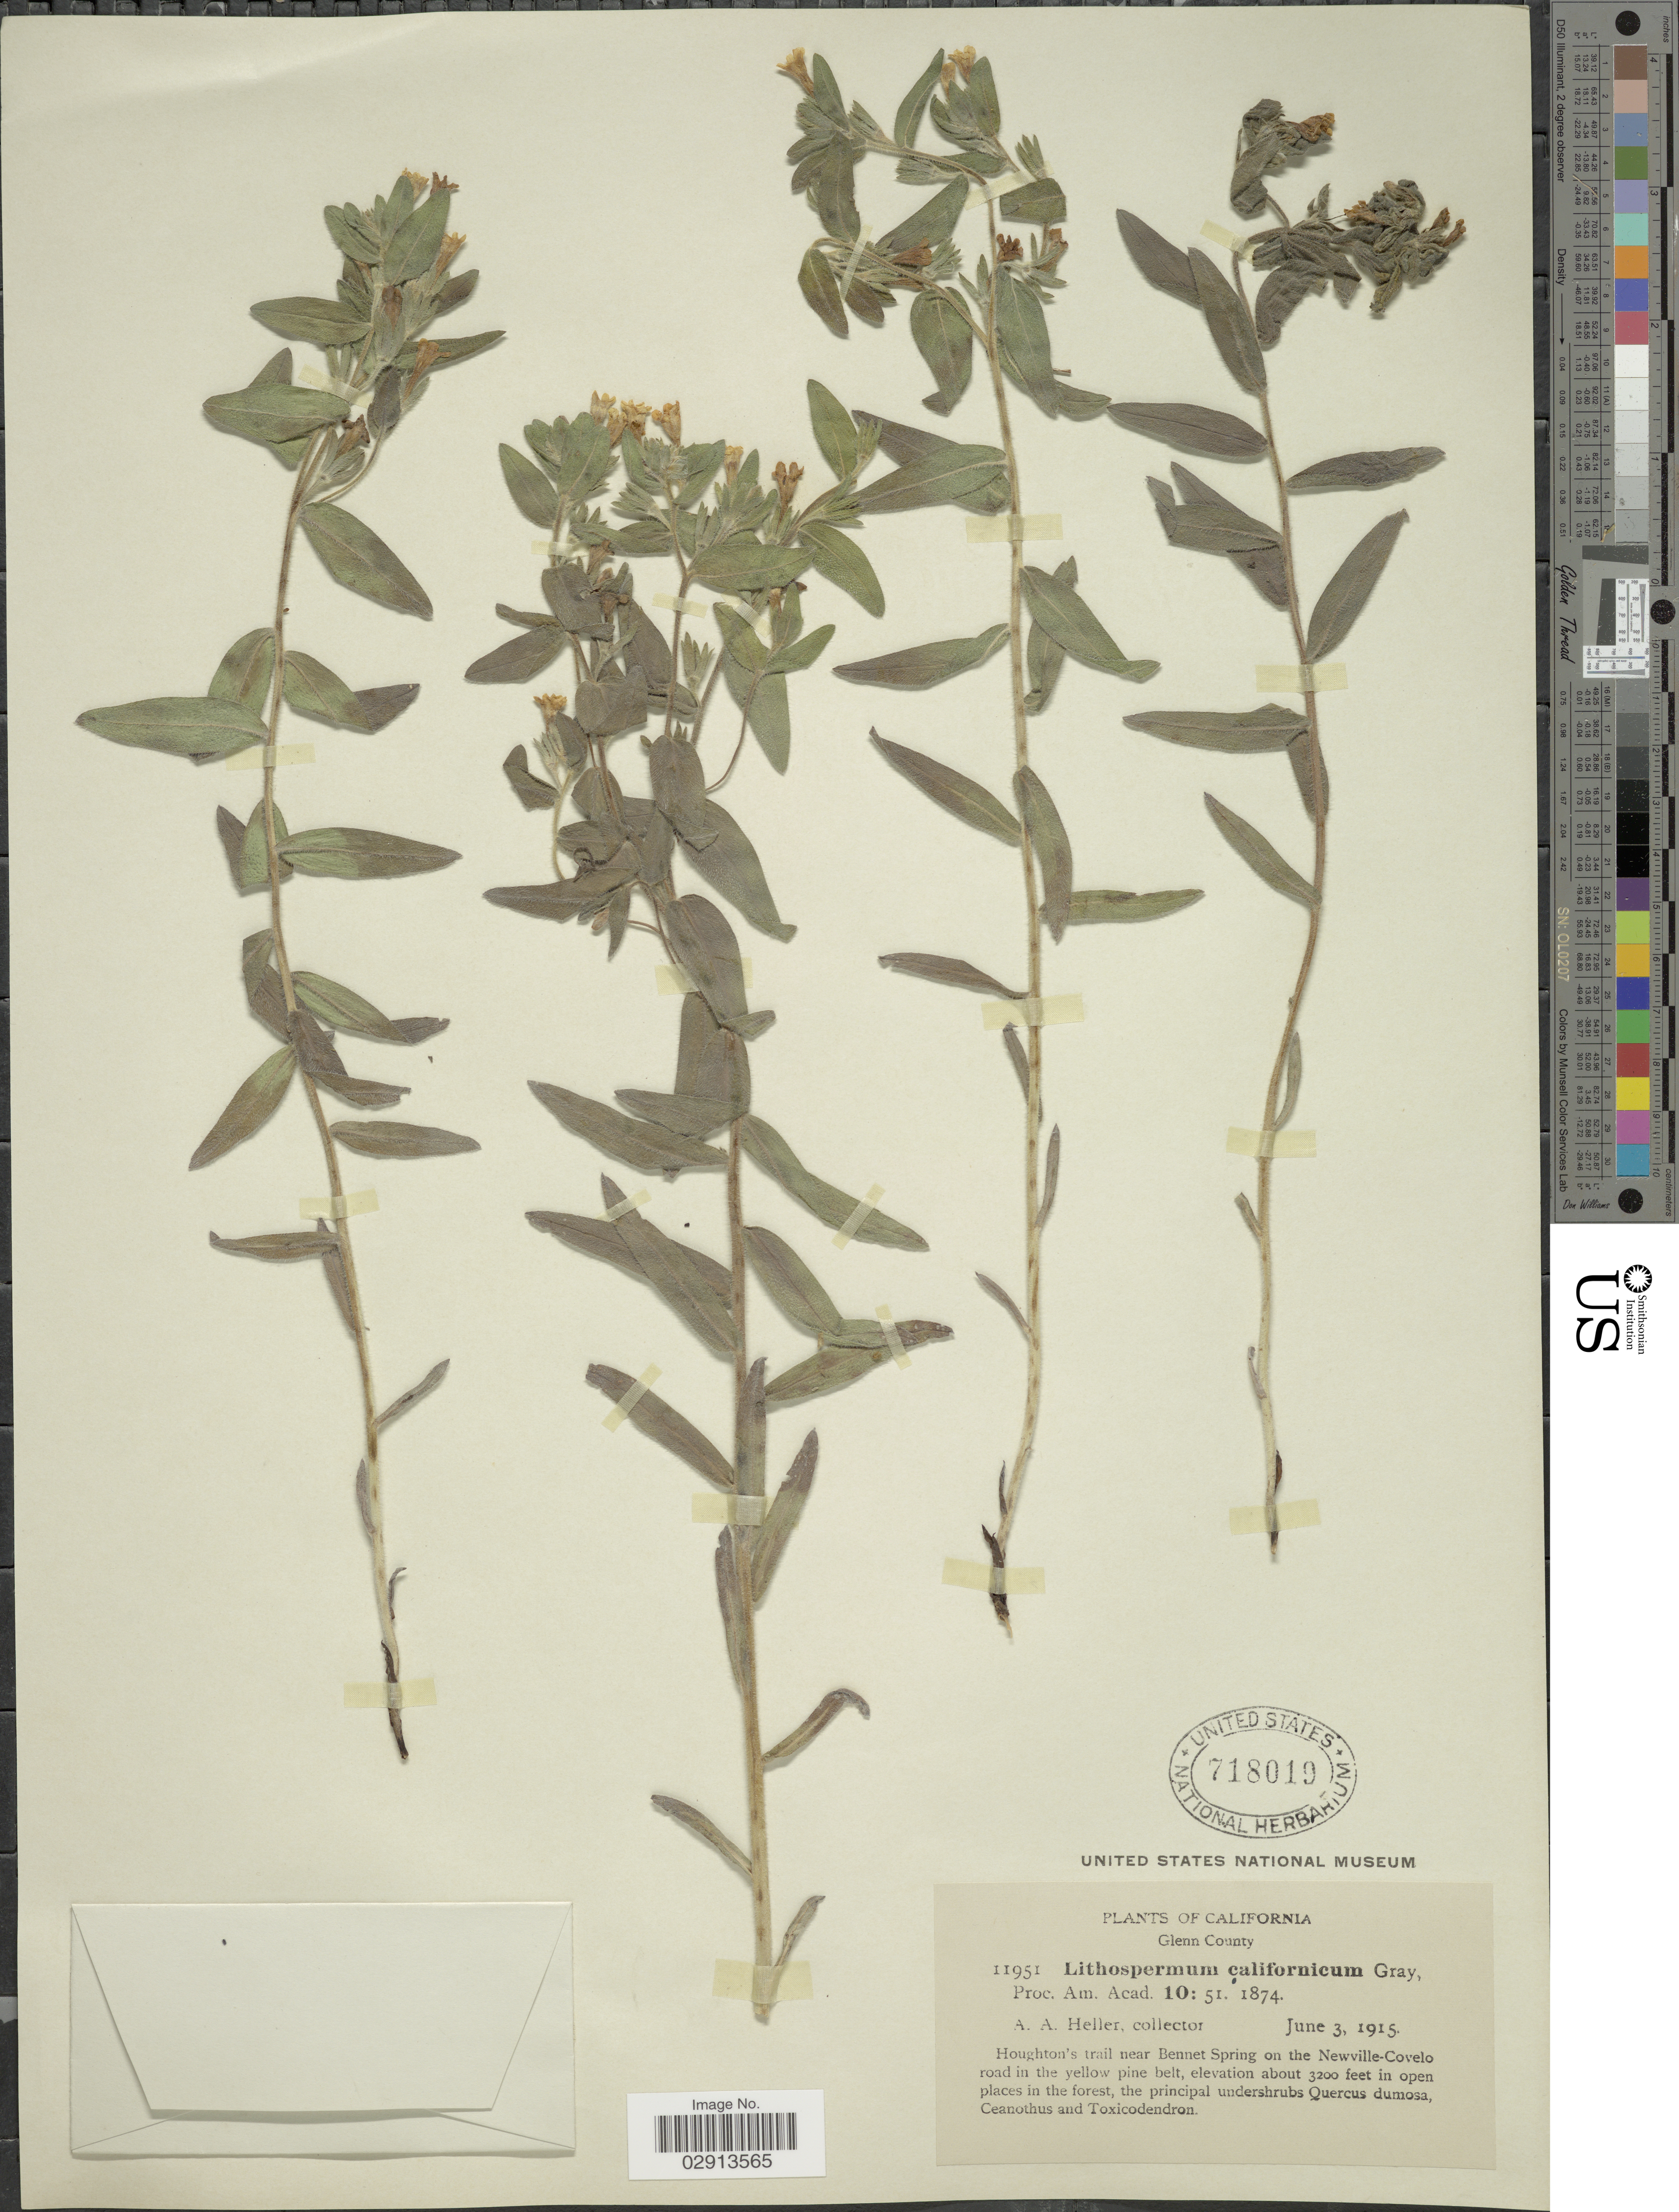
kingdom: Plantae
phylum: Tracheophyta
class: Magnoliopsida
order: Boraginales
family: Boraginaceae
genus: Lithospermum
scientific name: Lithospermum californicum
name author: A. Gray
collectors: A. A. Heller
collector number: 11951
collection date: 1915-06-03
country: United States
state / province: California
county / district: Glenn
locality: Glenn County. Houghton's trail near Bennet Spring on the Newville-Covelo road in the yellow pine belt.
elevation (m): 975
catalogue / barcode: US 718019